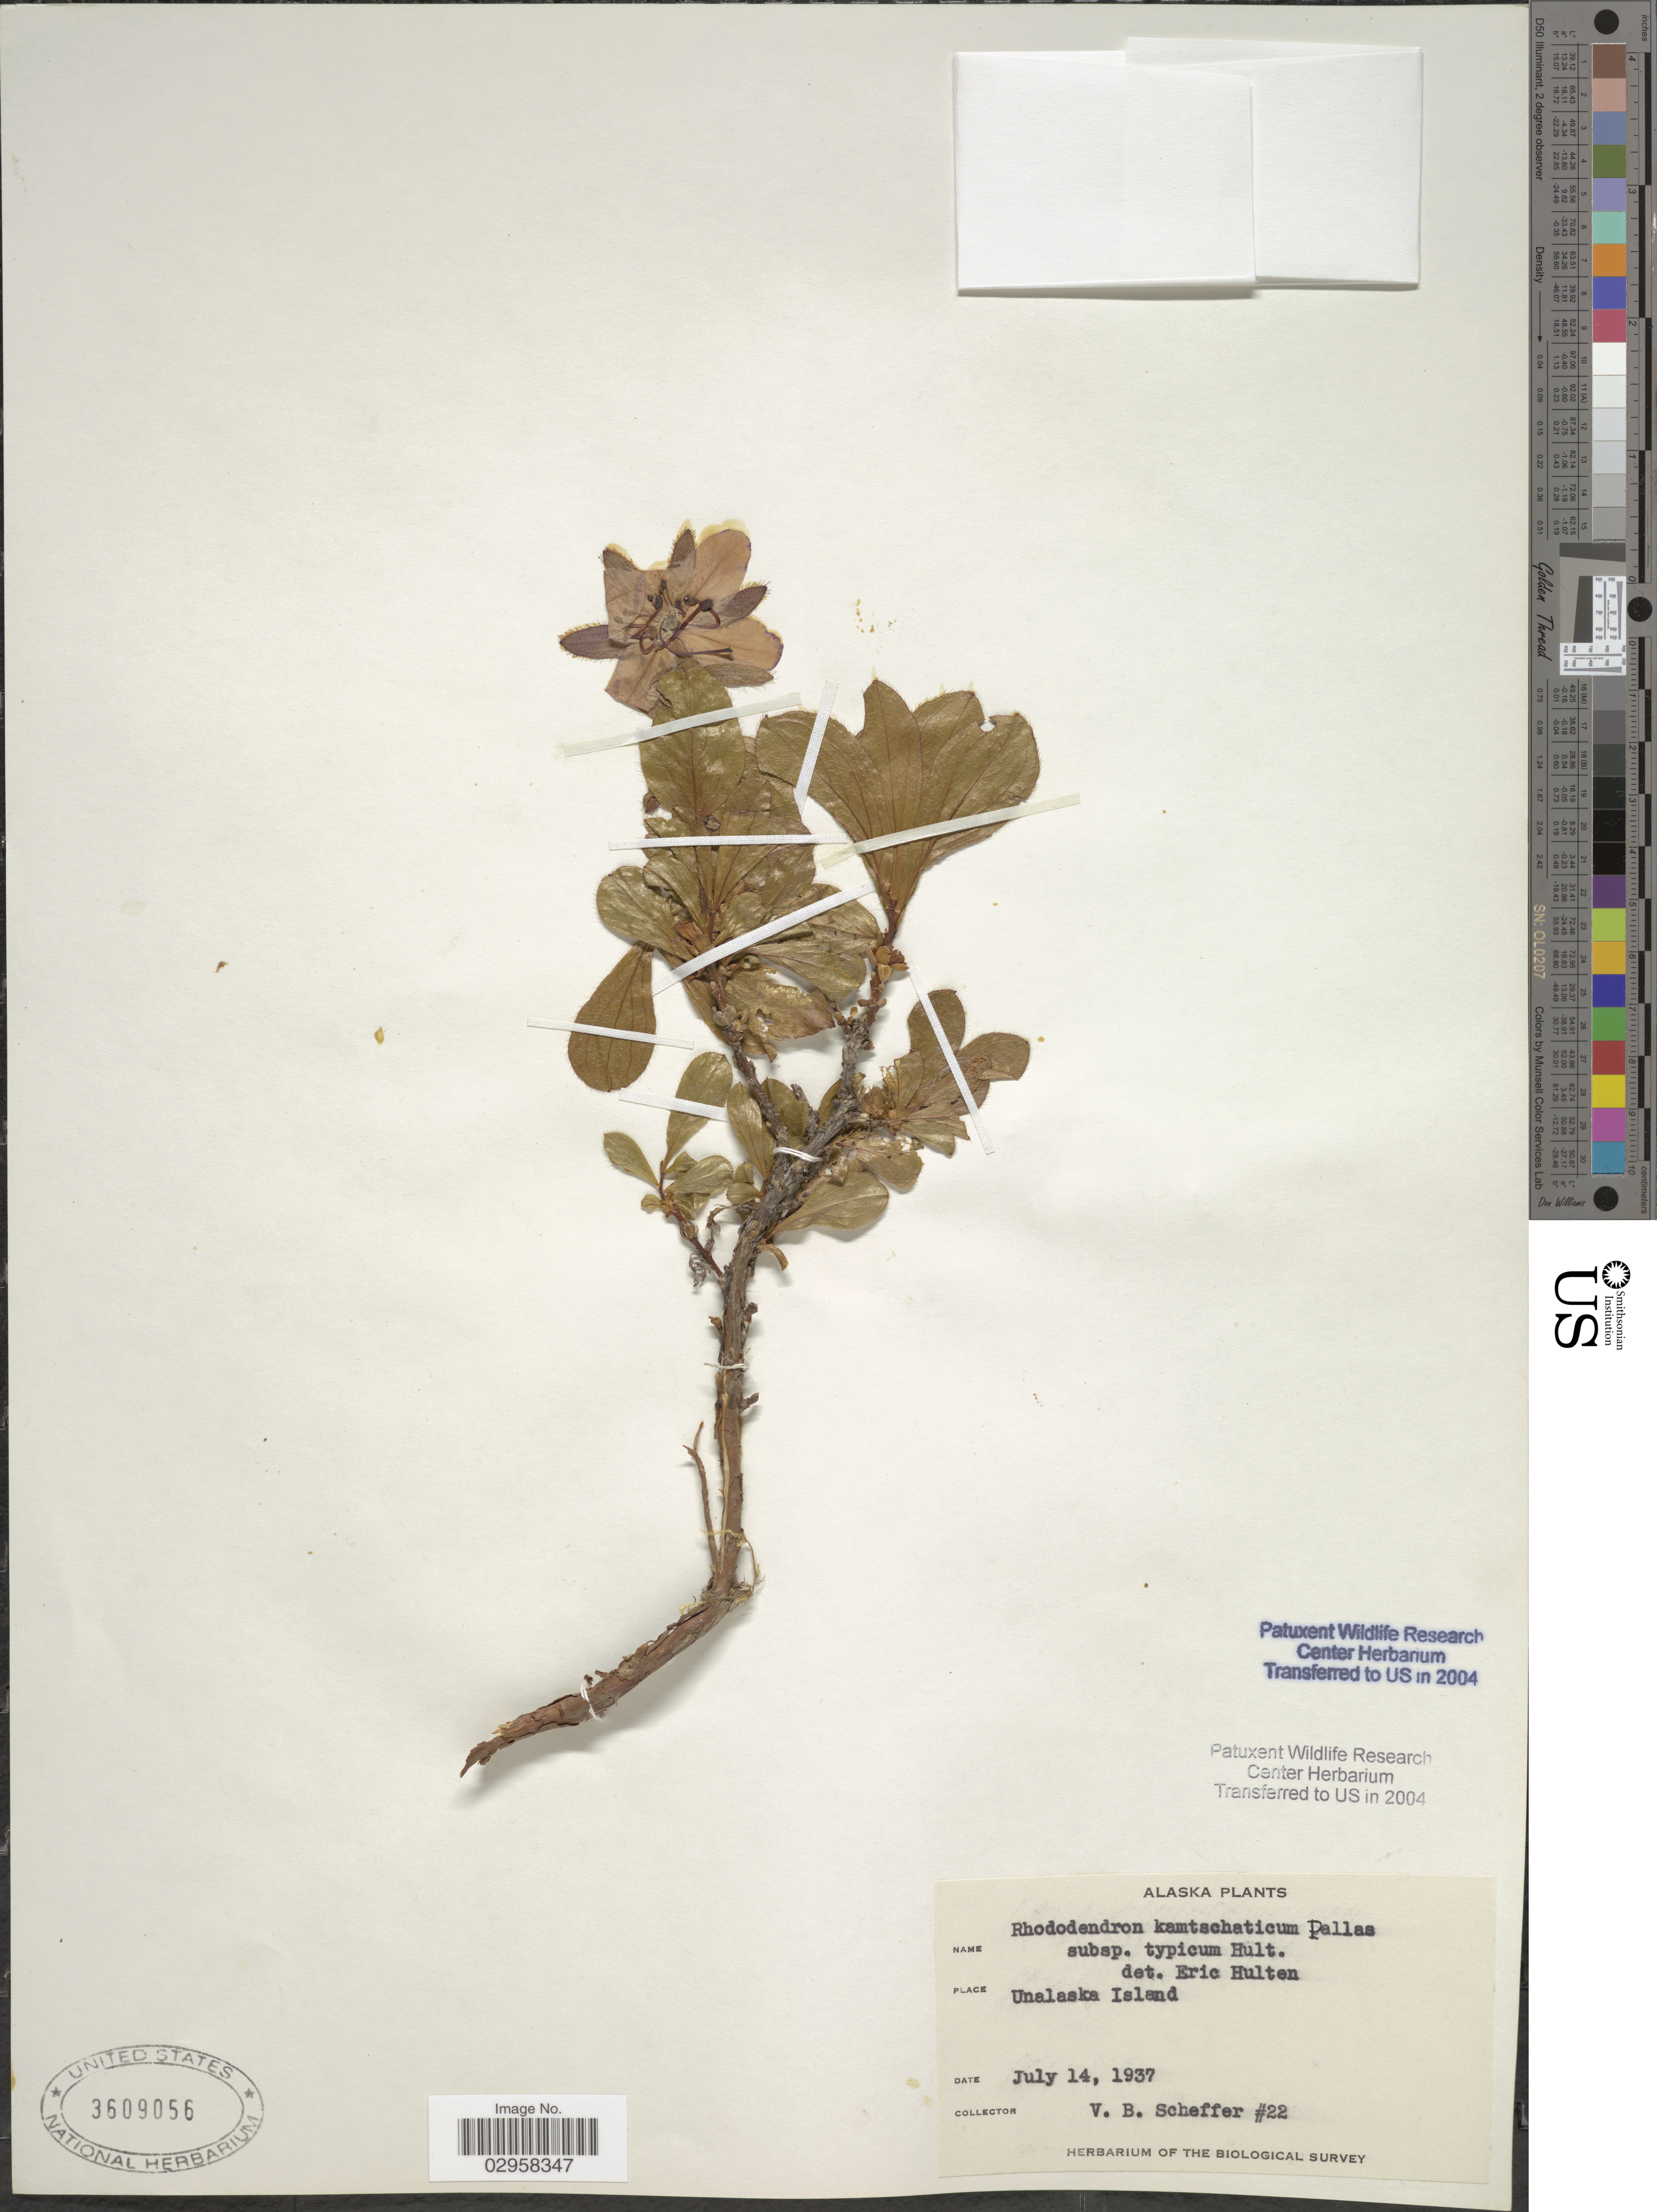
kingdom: Plantae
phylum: Tracheophyta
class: Magnoliopsida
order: Ericales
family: Ericaceae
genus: Rhododendron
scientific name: Rhododendron kamtschaticum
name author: Pall.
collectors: V. Scheffer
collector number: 22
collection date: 1937-07-14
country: United States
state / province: Alaska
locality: Unalaska Island.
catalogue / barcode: US 3609056